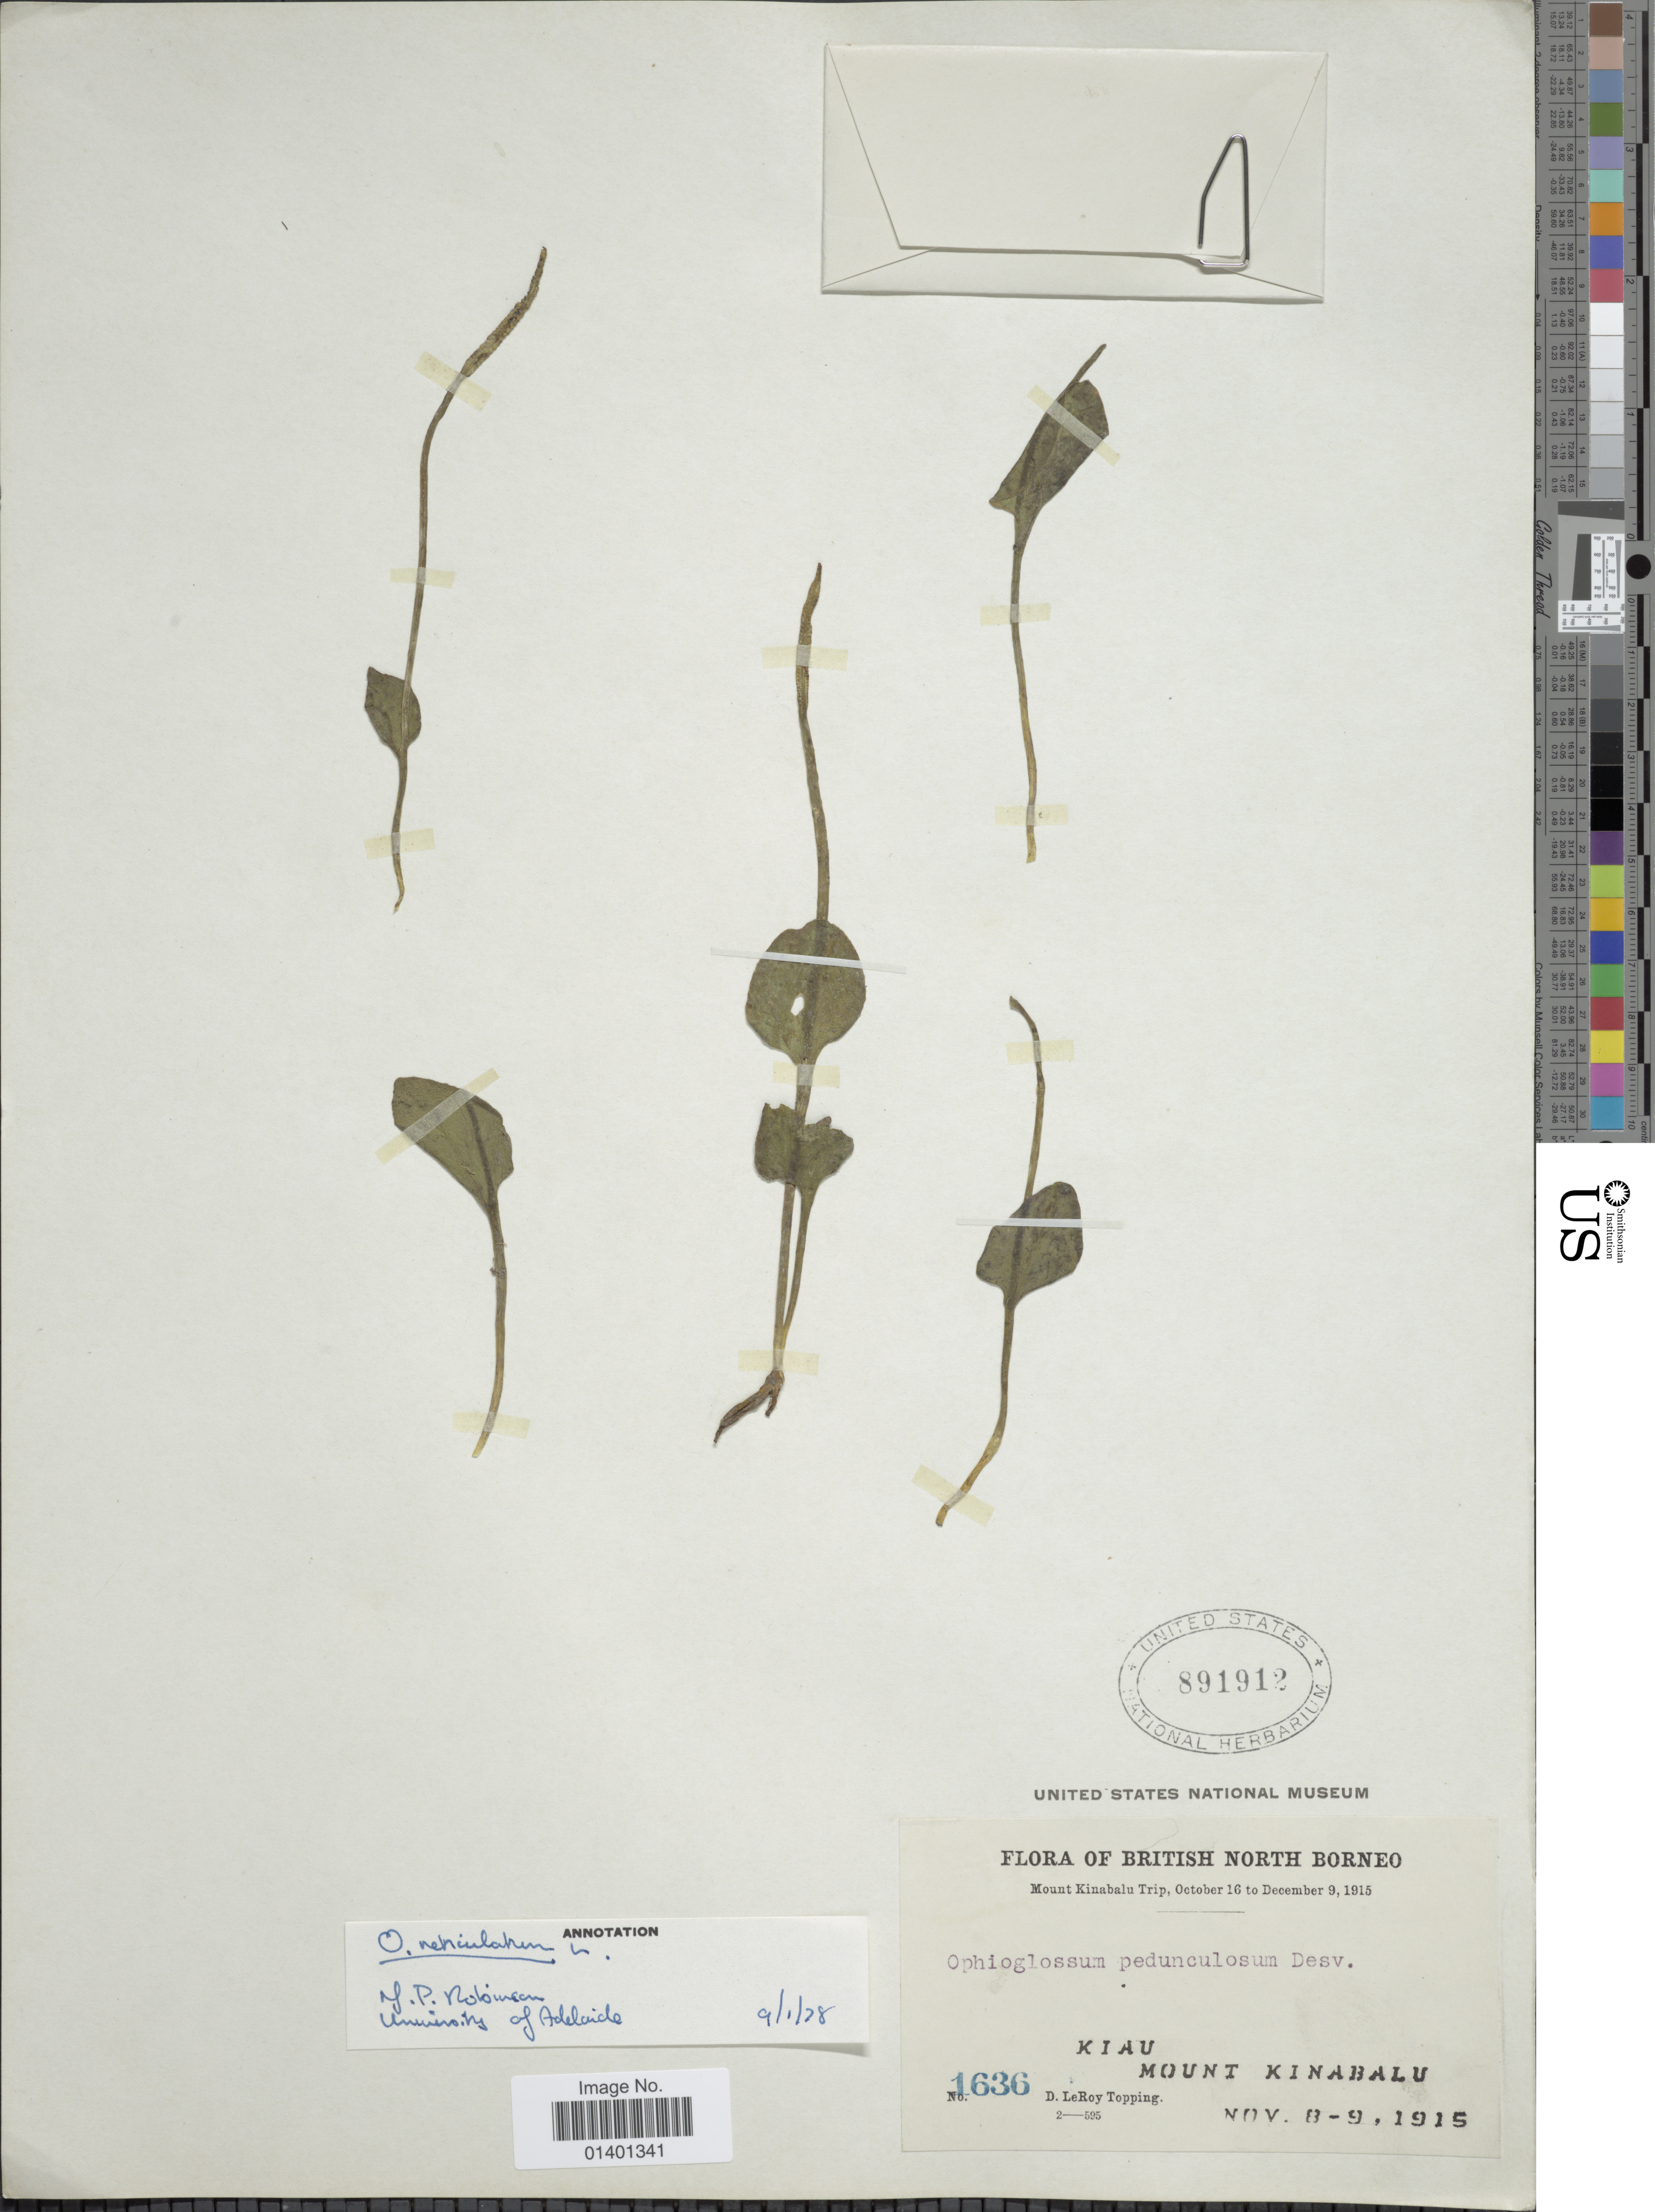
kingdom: Plantae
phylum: Tracheophyta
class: Polypodiopsida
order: Ophioglossales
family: Ophioglossaceae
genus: Ophioglossum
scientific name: Ophioglossum reticulatum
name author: L.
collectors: D. L. Topping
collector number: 1636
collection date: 1915-11-08/1915-11-09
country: Malaysia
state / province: Sabah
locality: British North Borneo, Kiau, Mount Kinabalu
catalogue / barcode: US 891912